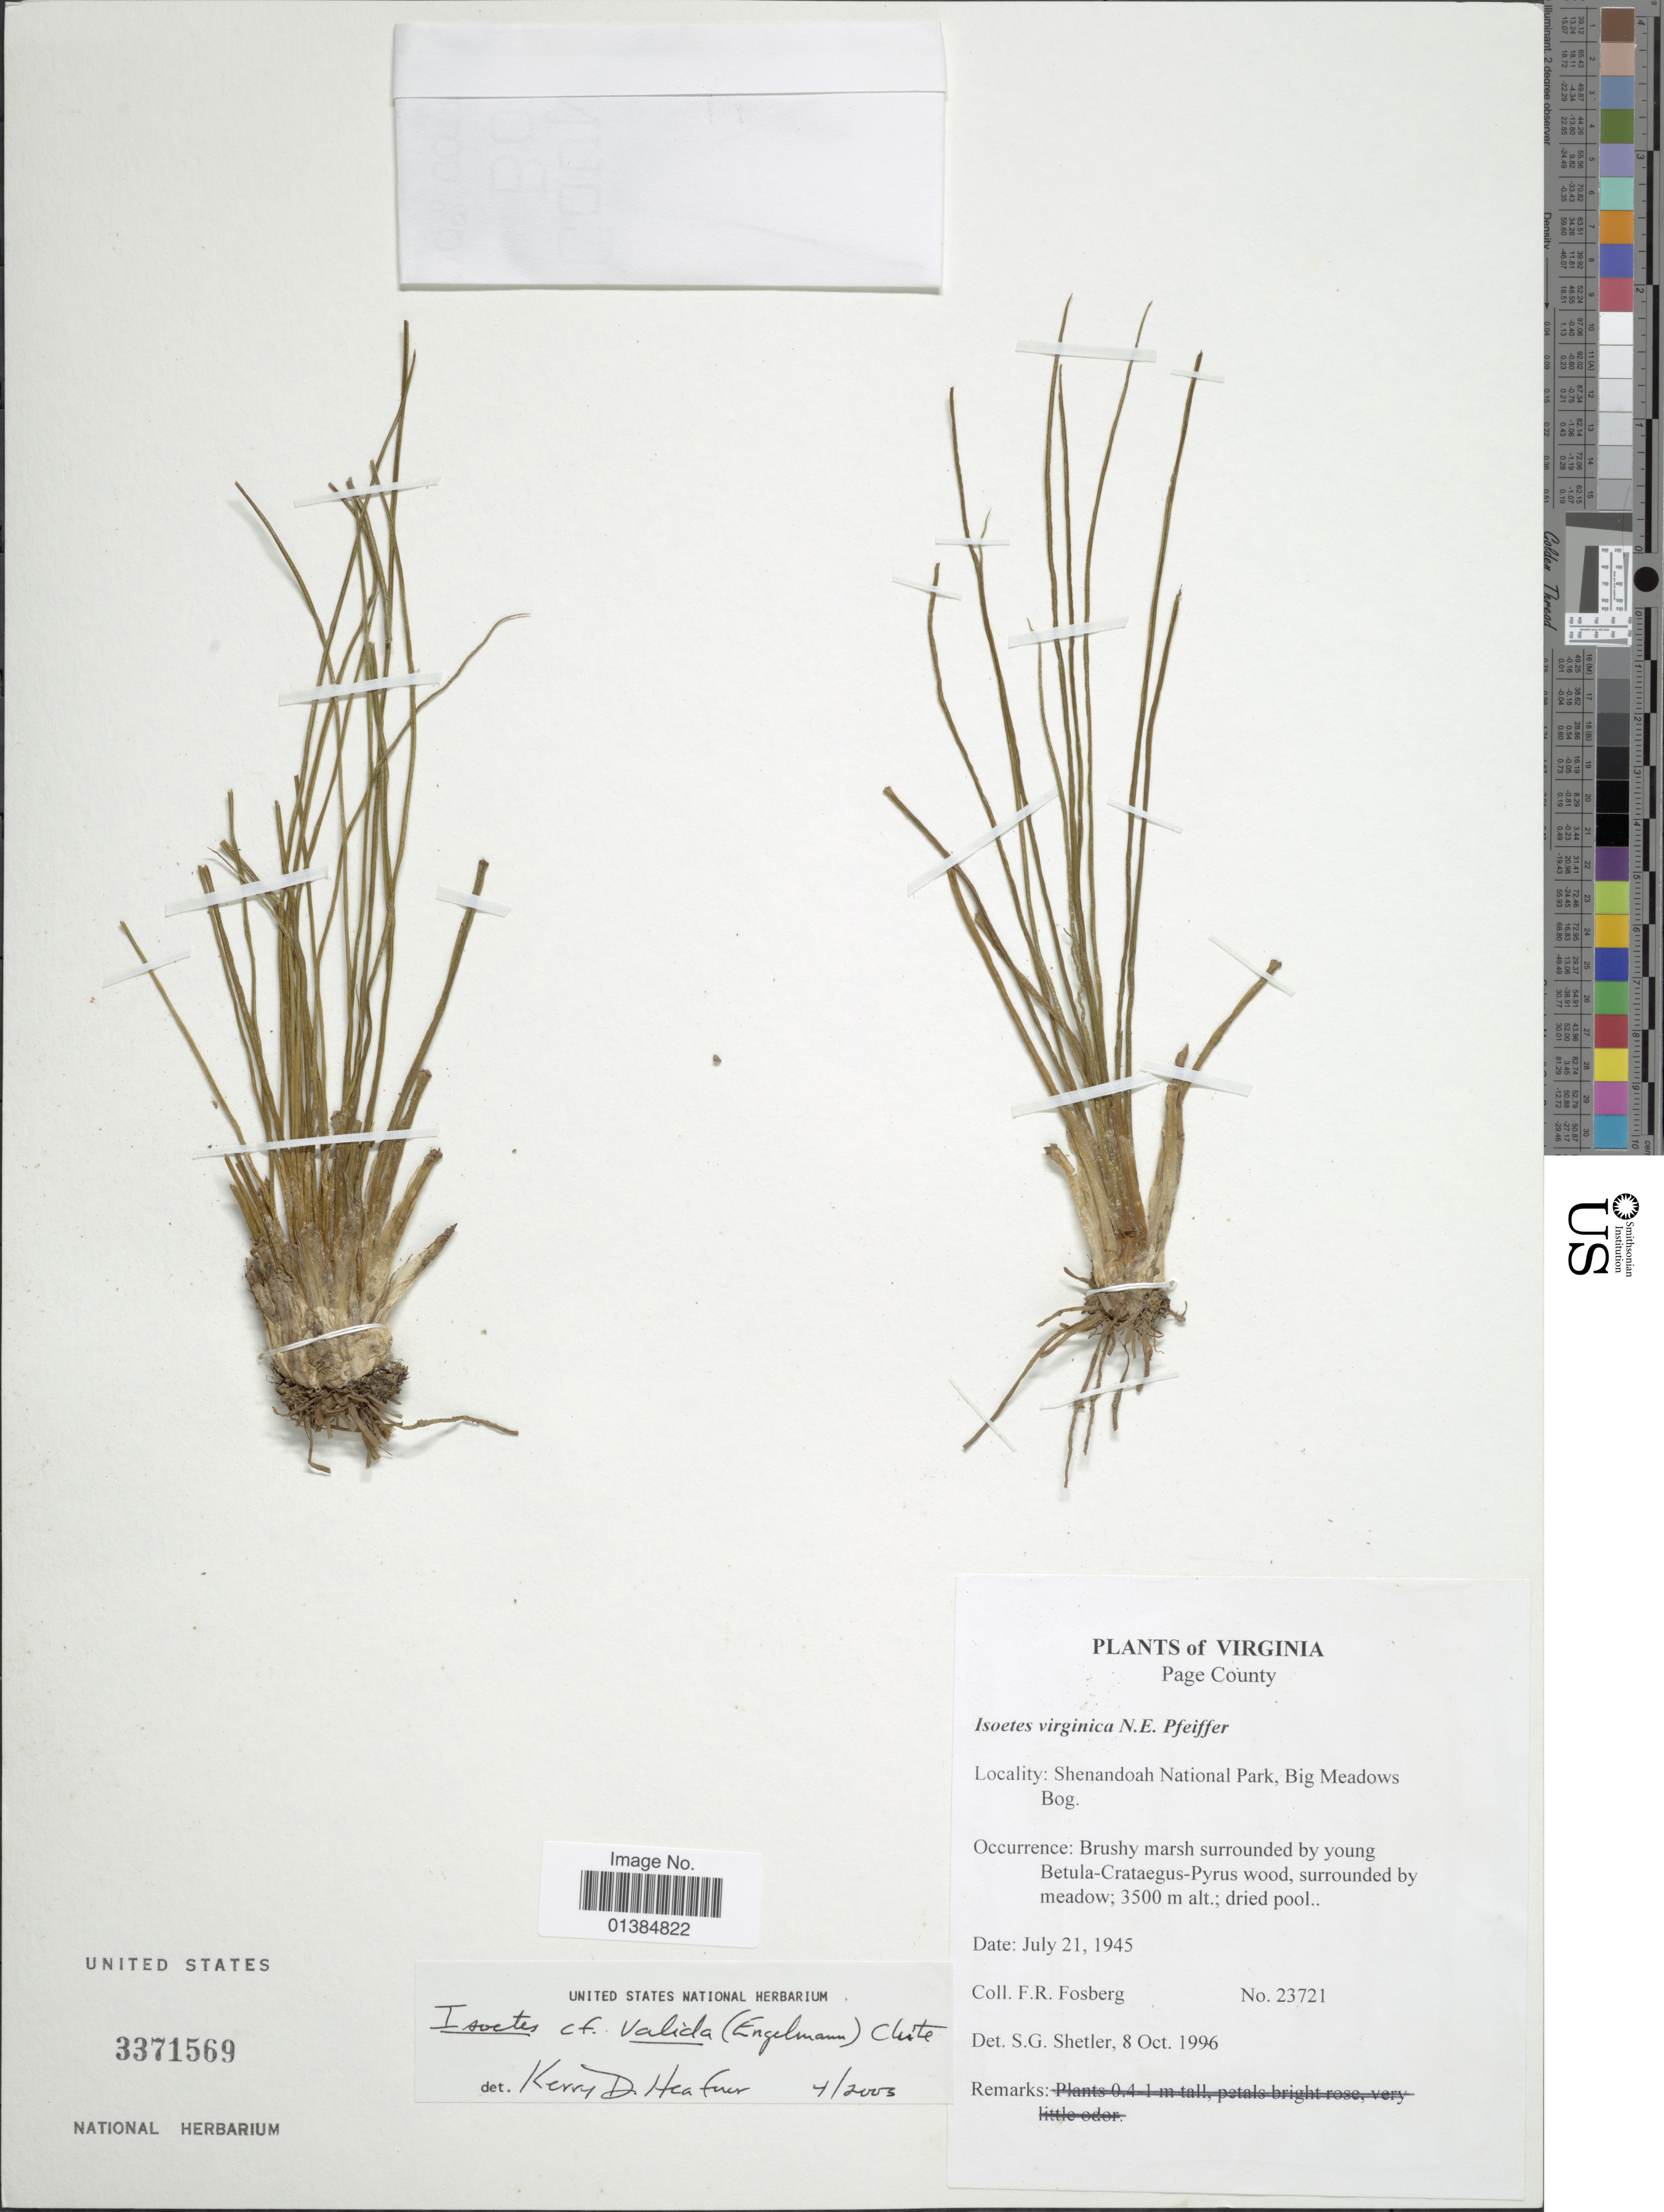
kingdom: Plantae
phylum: Tracheophyta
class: Lycopodiopsida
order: Isoetales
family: Isoetaceae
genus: Isoetes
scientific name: Isoetes valida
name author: (Engelm.) Clute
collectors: F. R. Fosberg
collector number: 23721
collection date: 1945-07-21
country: United States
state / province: Virginia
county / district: Page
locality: Shenandoah National Park, Big Meadows Bog.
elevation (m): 3500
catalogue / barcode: US 3371569